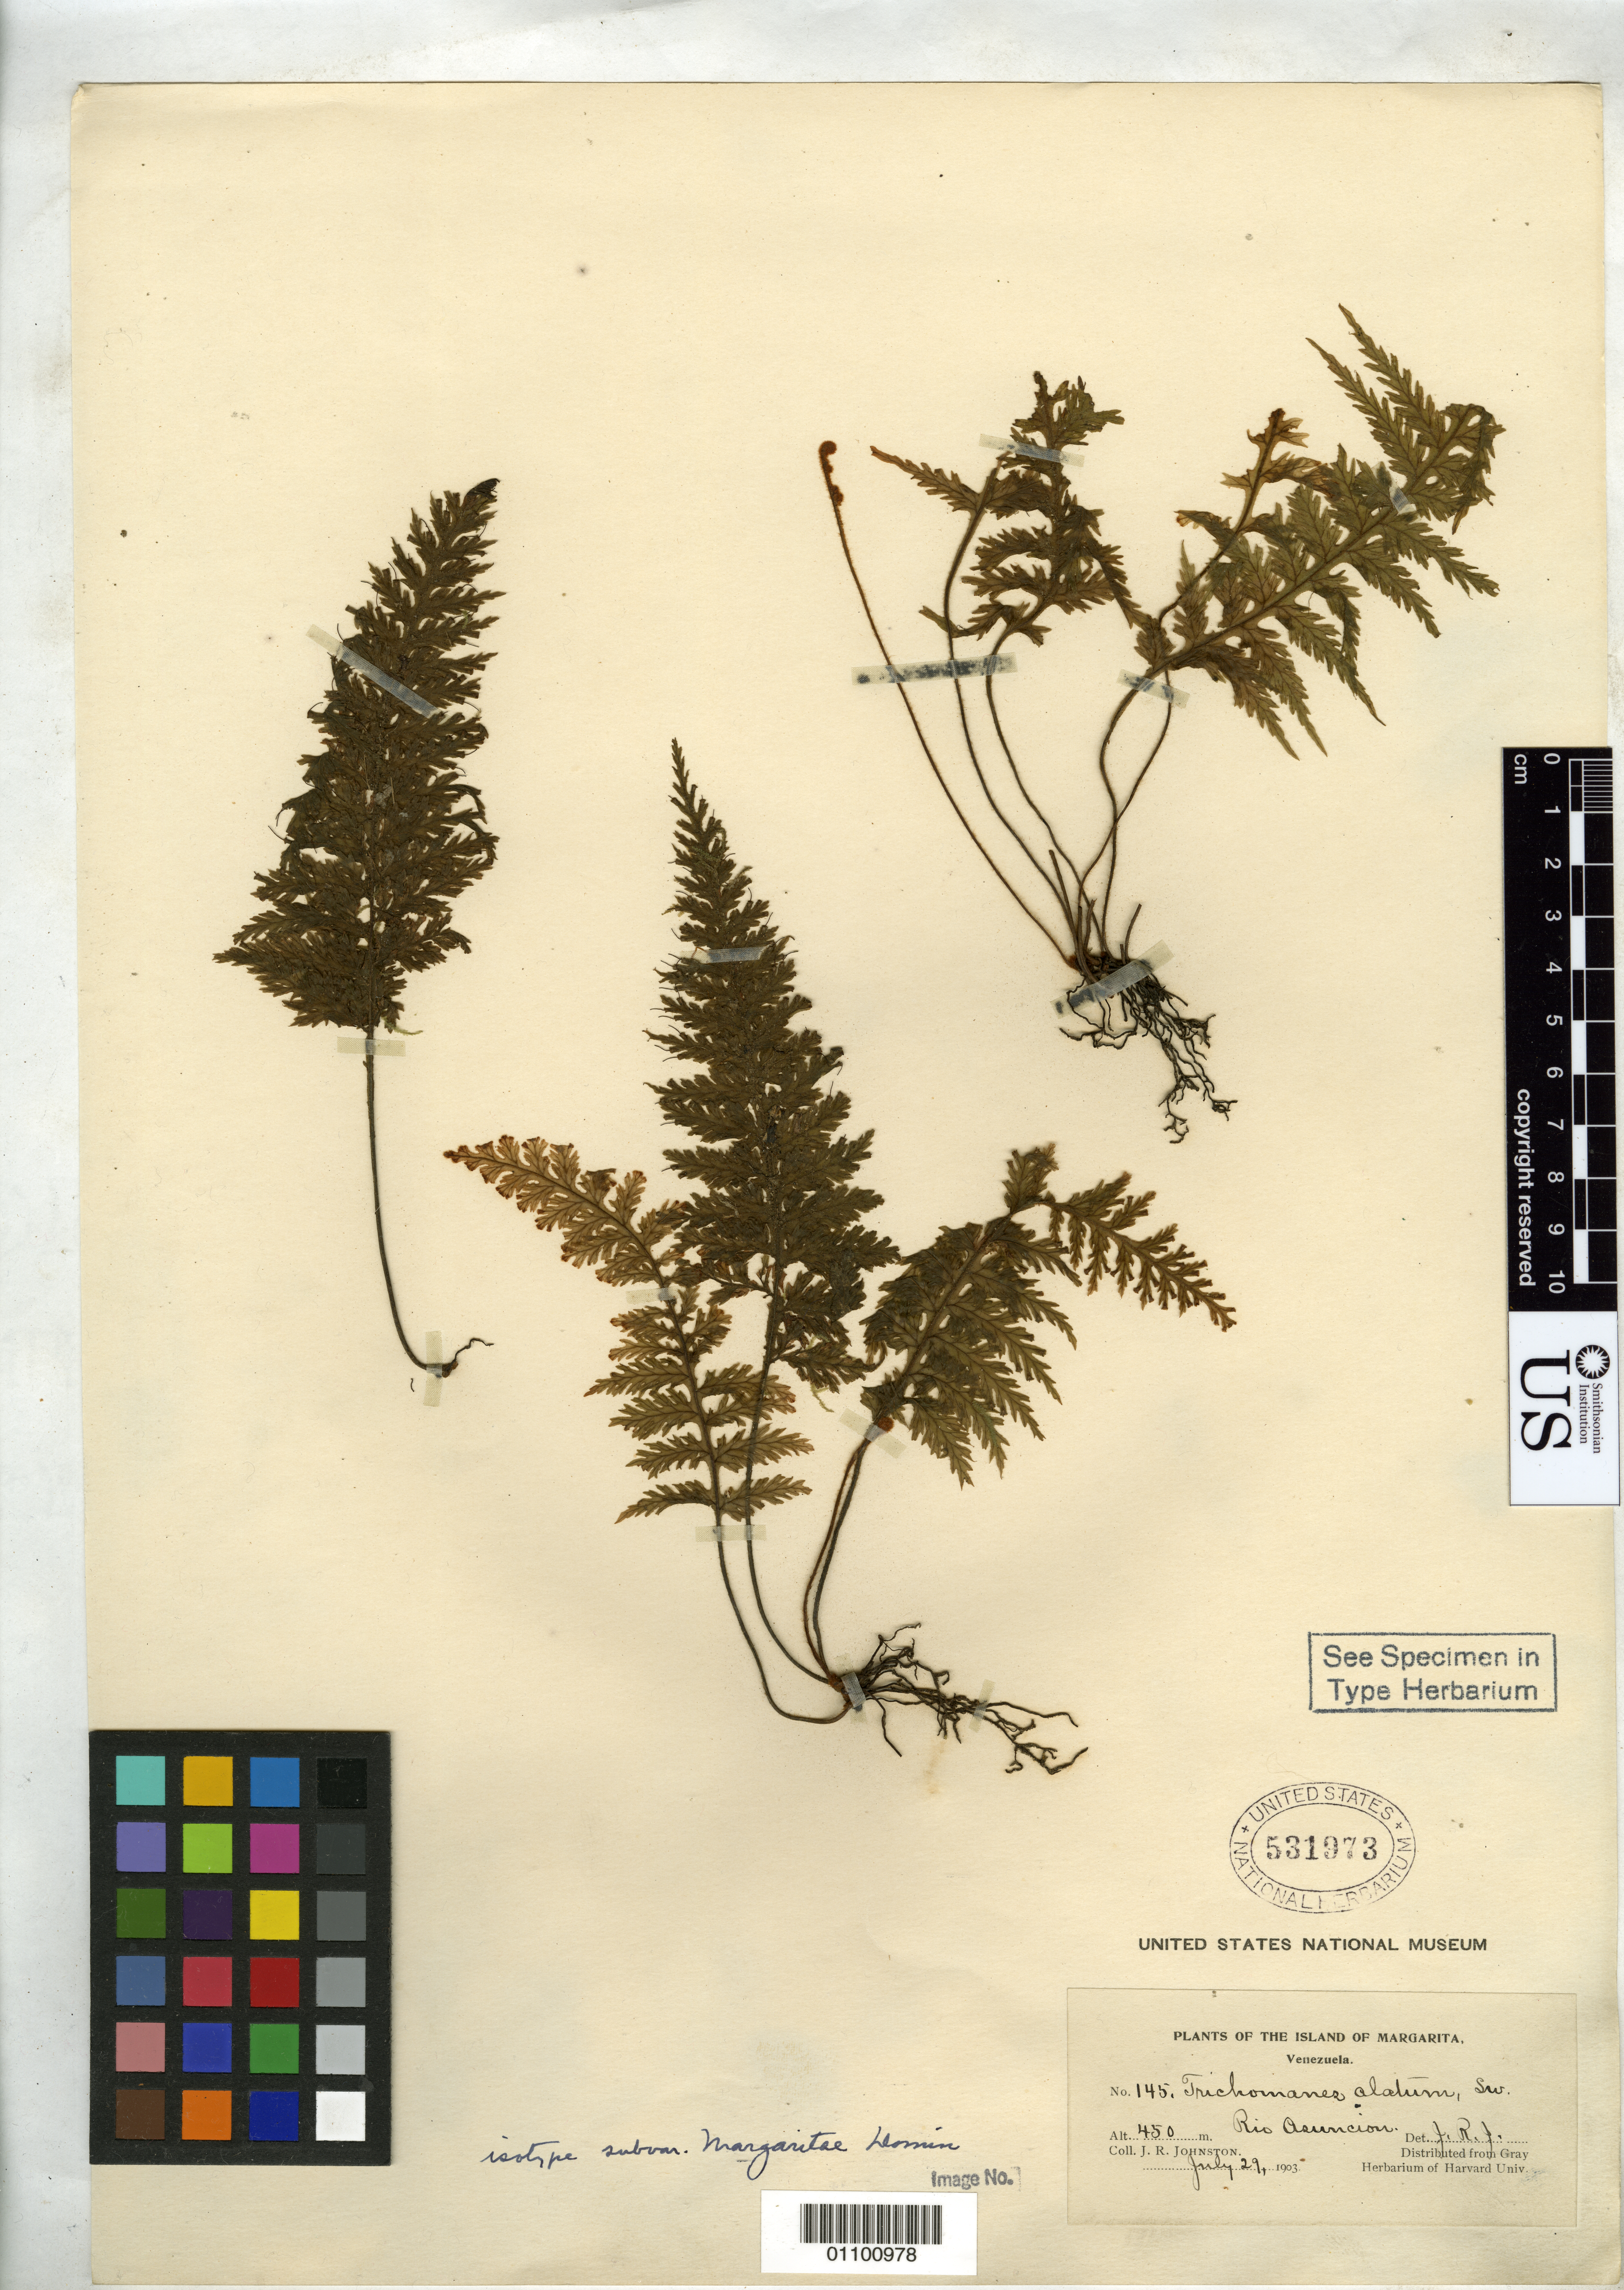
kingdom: Plantae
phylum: Tracheophyta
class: Polypodiopsida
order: Hymenophyllales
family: Hymenophyllaceae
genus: Trichomanes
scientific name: Trichomanes alatum subvar. margaritae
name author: Domin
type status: Isotype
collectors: J. Johnston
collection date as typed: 29 Jul 1903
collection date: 1903-07-29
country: Venezuela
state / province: Nueva Esparta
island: Margarita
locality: Rio Asuncion.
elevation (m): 450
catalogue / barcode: US 531973